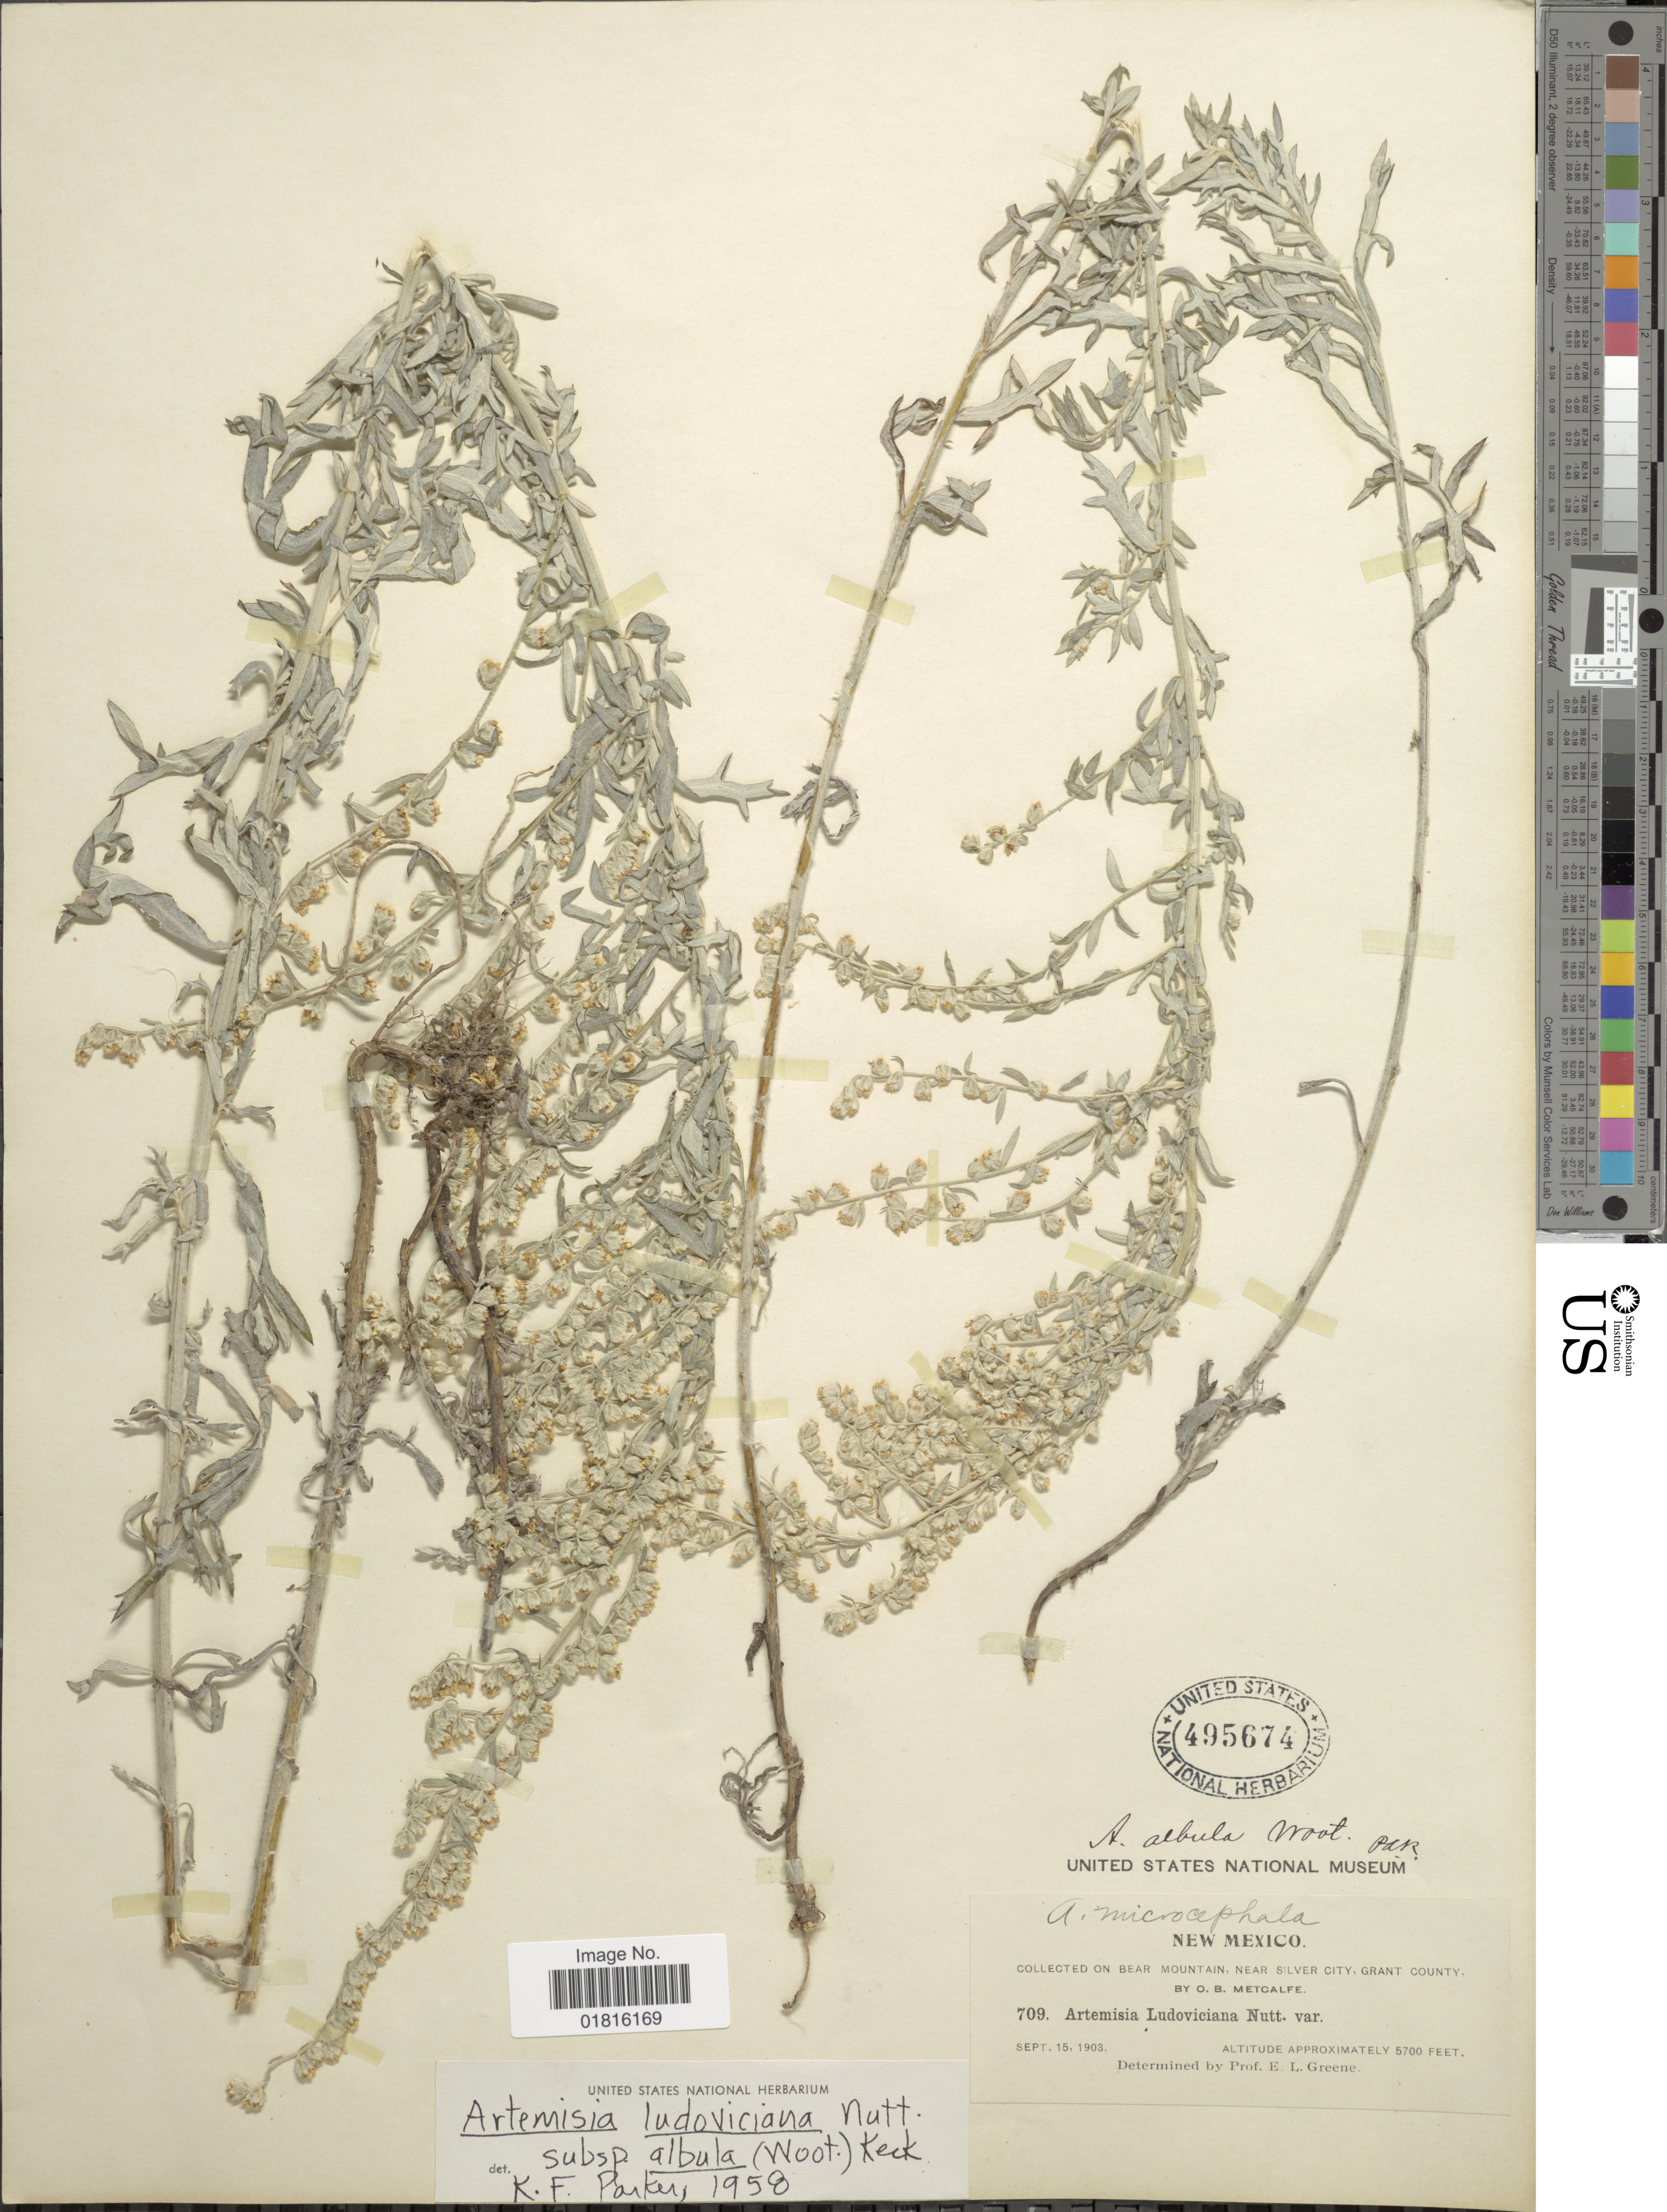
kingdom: Plantae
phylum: Tracheophyta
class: Magnoliopsida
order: Asterales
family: Asteraceae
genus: Artemisia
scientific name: Artemisia ludoviciana subsp. albula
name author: (Wooton) D.D. Keck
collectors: O. B. Metcalfe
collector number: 709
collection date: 1903-09-15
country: United States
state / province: New Mexico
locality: On Bear Mountain, near Silver City, Grant County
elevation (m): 1737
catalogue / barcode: US 495674